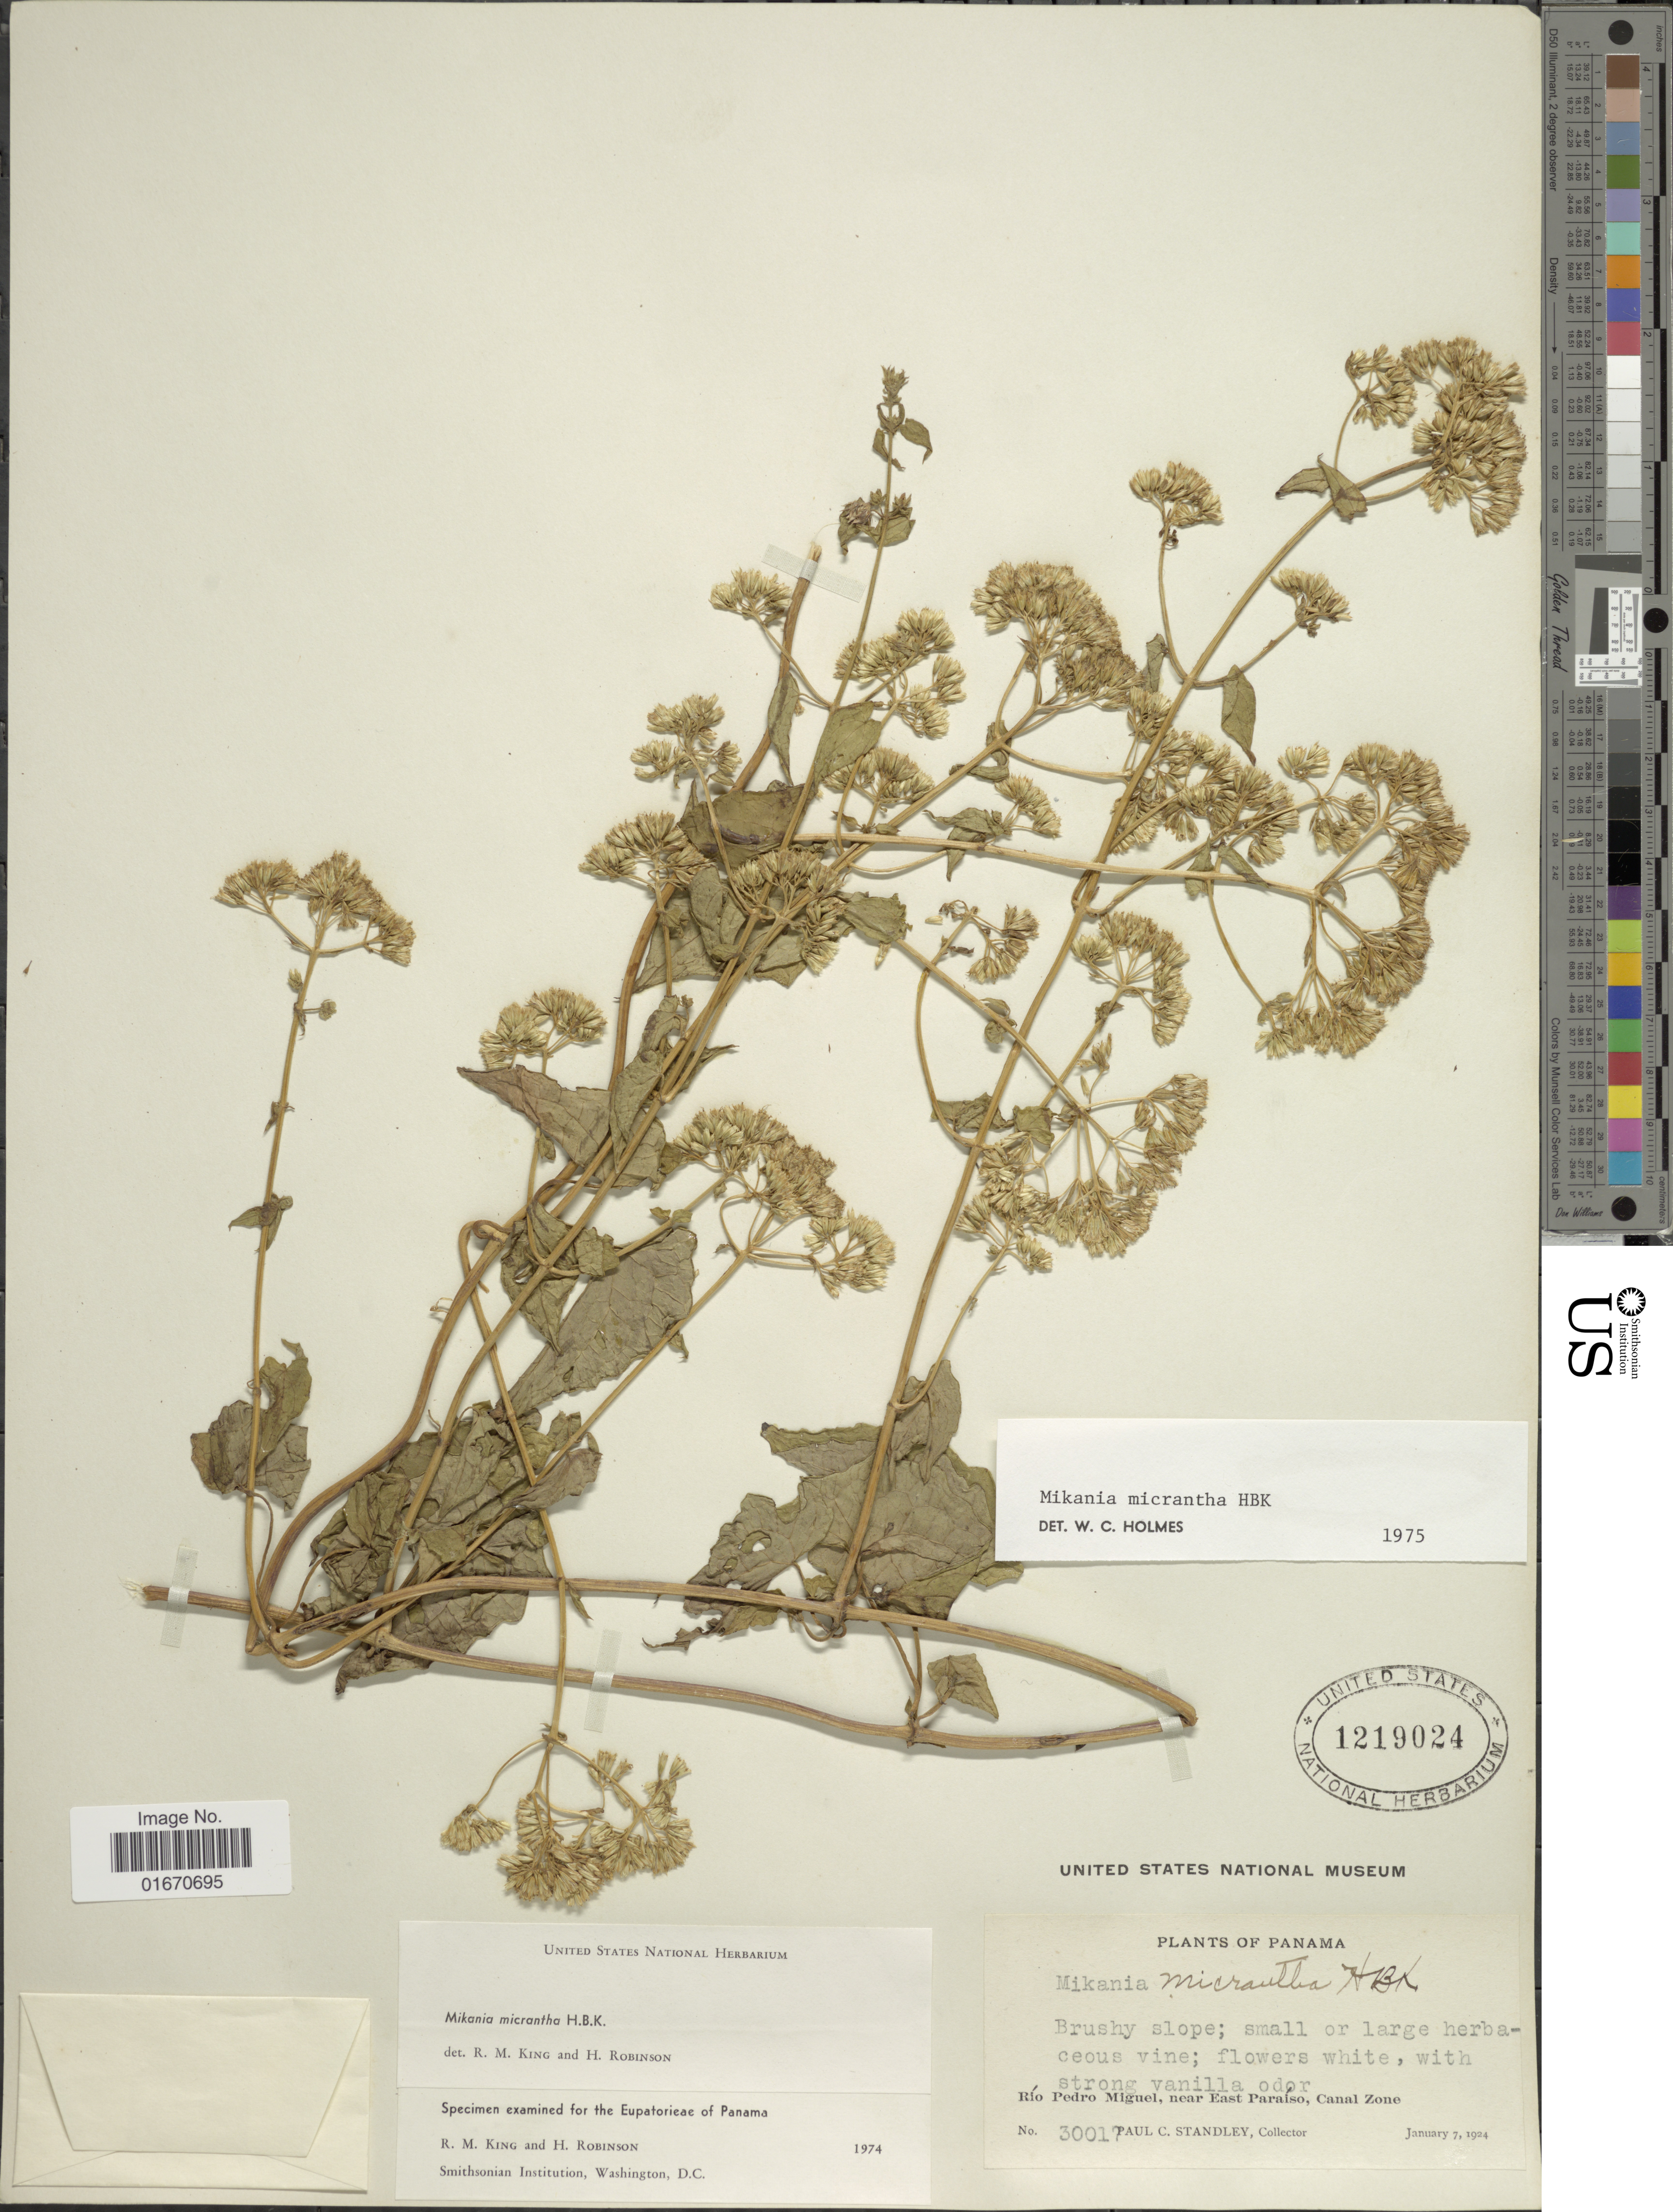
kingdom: Plantae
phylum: Tracheophyta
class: Magnoliopsida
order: Asterales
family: Asteraceae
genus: Mikania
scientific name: Mikania micrantha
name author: Kunth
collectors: P. C. Standley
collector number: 30017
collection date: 1924-01-07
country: Panama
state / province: Colón / Panamá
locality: Rio Pedro Miguel, near East Paraiso, Canal Zone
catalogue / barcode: US 1219024